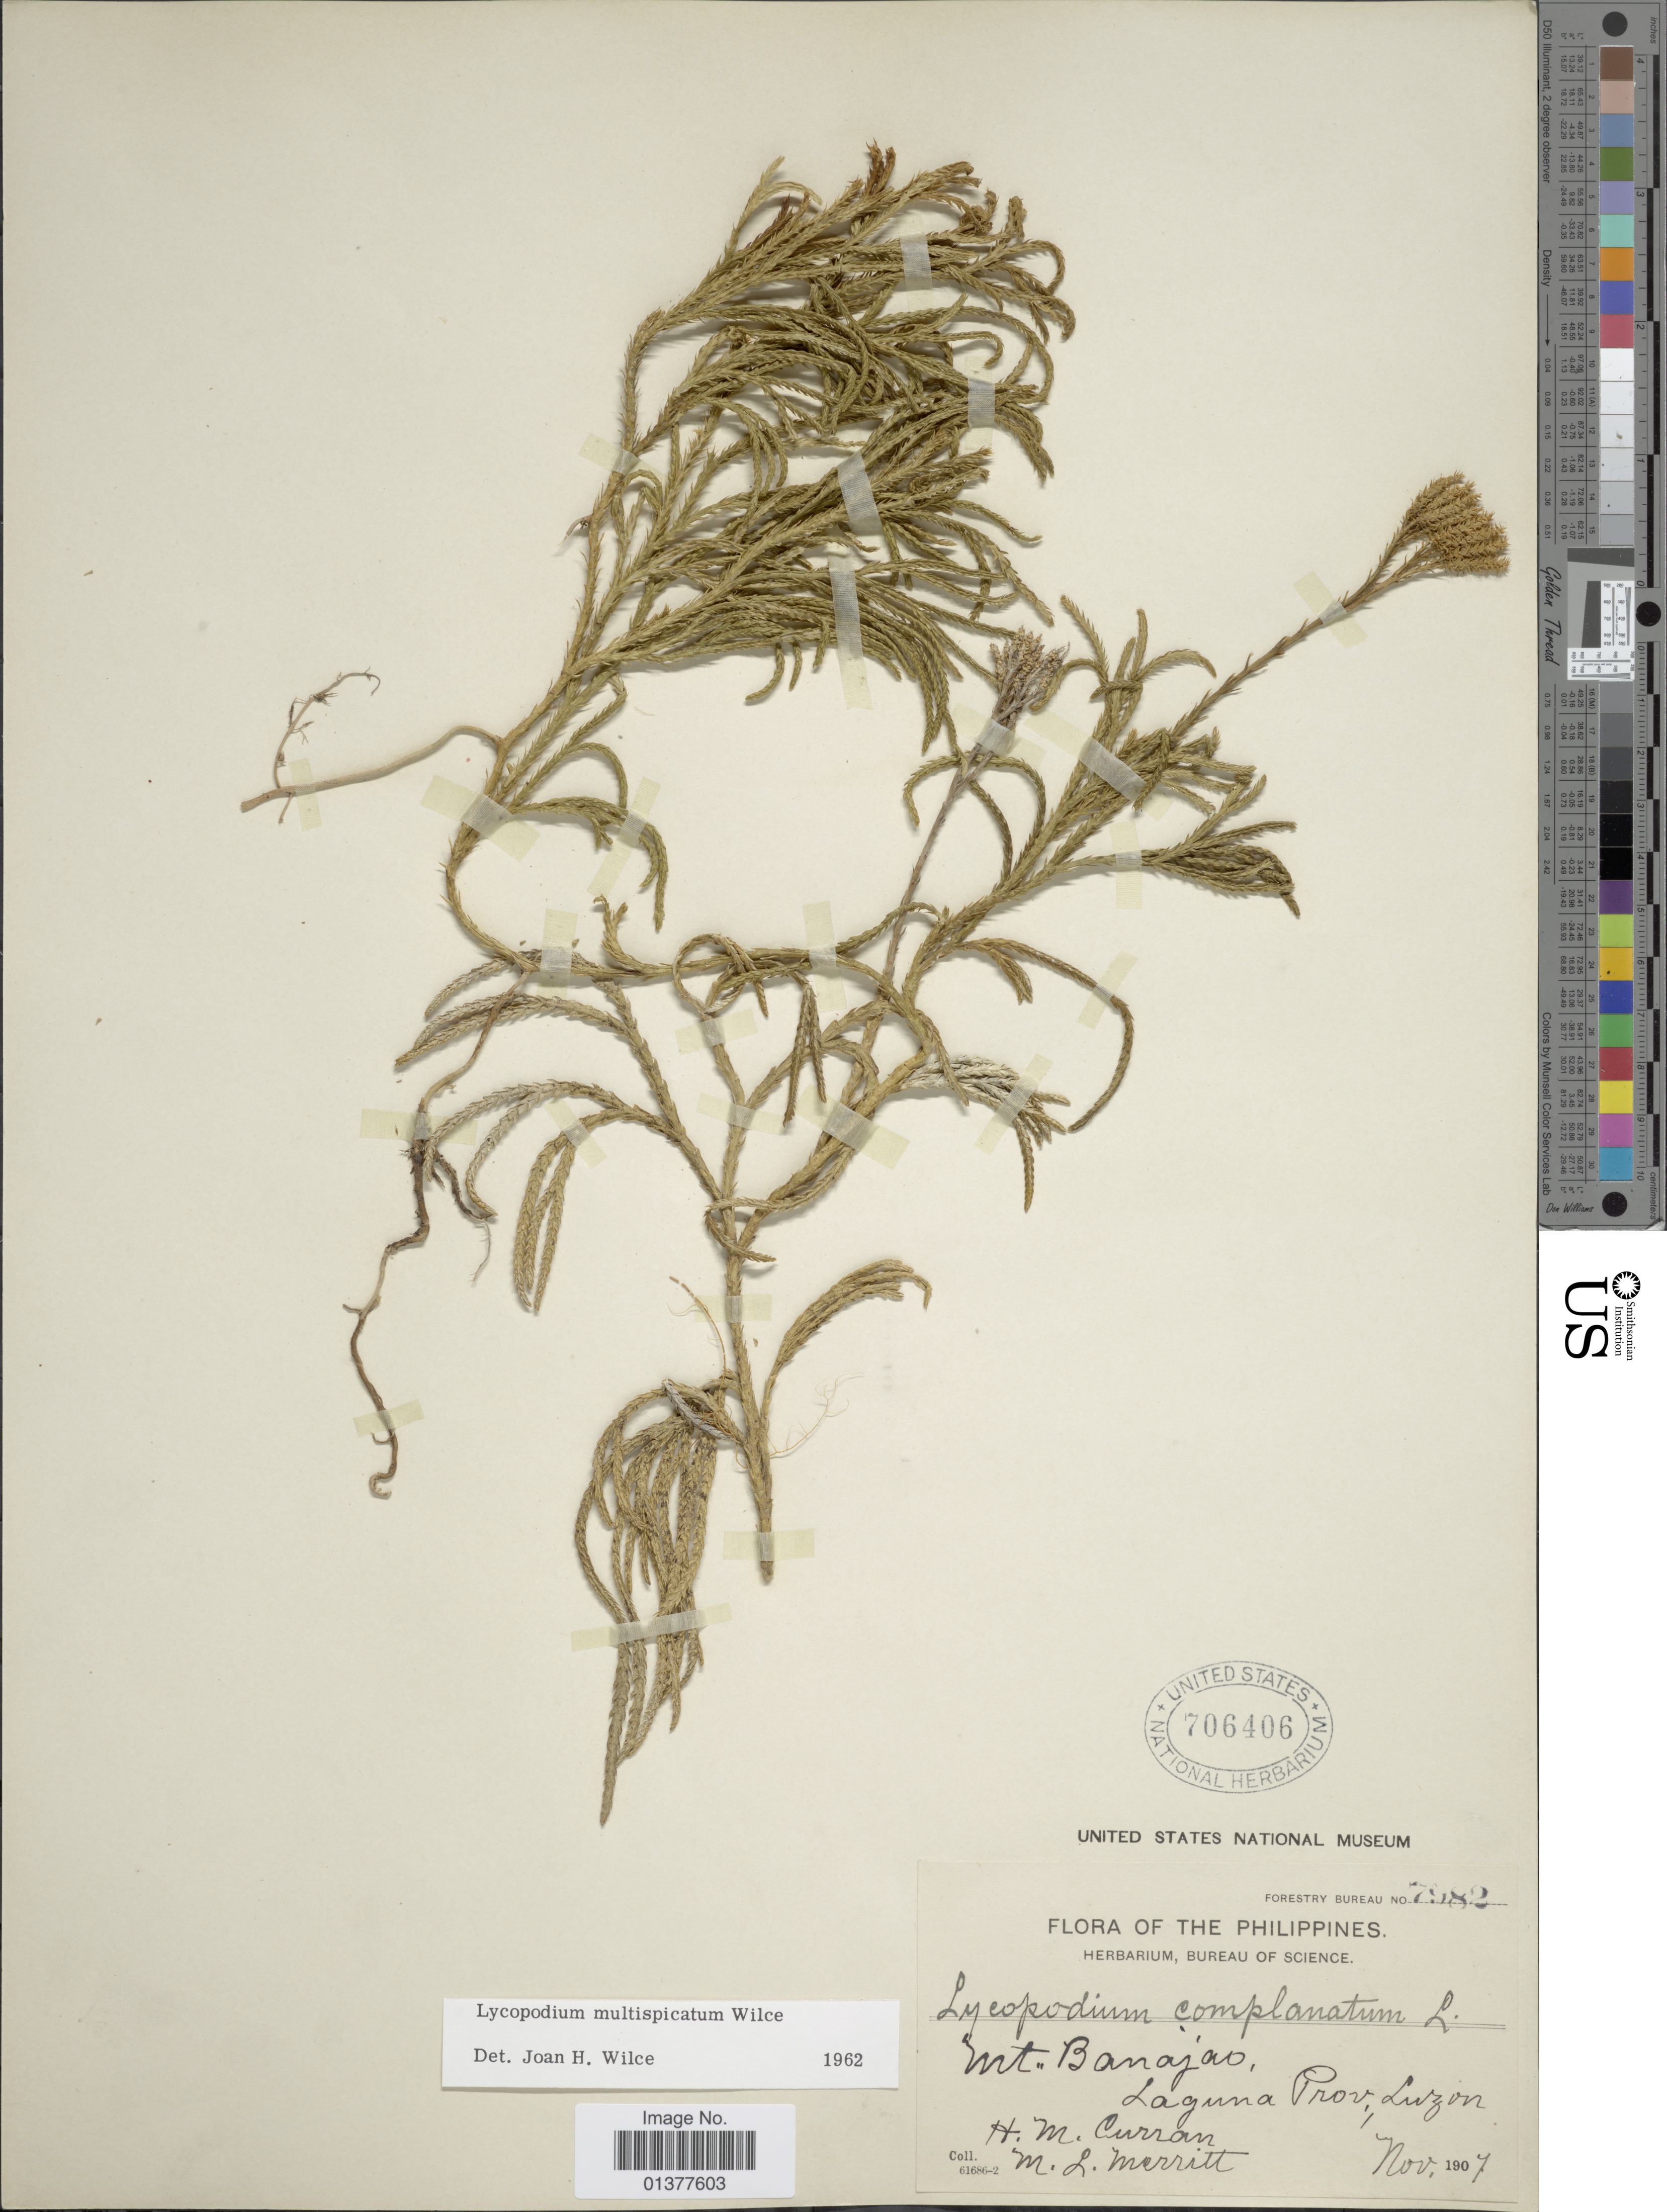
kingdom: Plantae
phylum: Tracheophyta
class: Lycopodiopsida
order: Lycopodiales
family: Lycopodiaceae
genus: Diphasiastrum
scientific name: Diphasiastrum multispicatum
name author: (J.H. Wilce) Holub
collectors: H. M. Curran & M. L. Merritt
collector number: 7982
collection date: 1907-11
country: Philippines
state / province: Central Luzon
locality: Mt. Banajao, Laguna Prov.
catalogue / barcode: US 706406